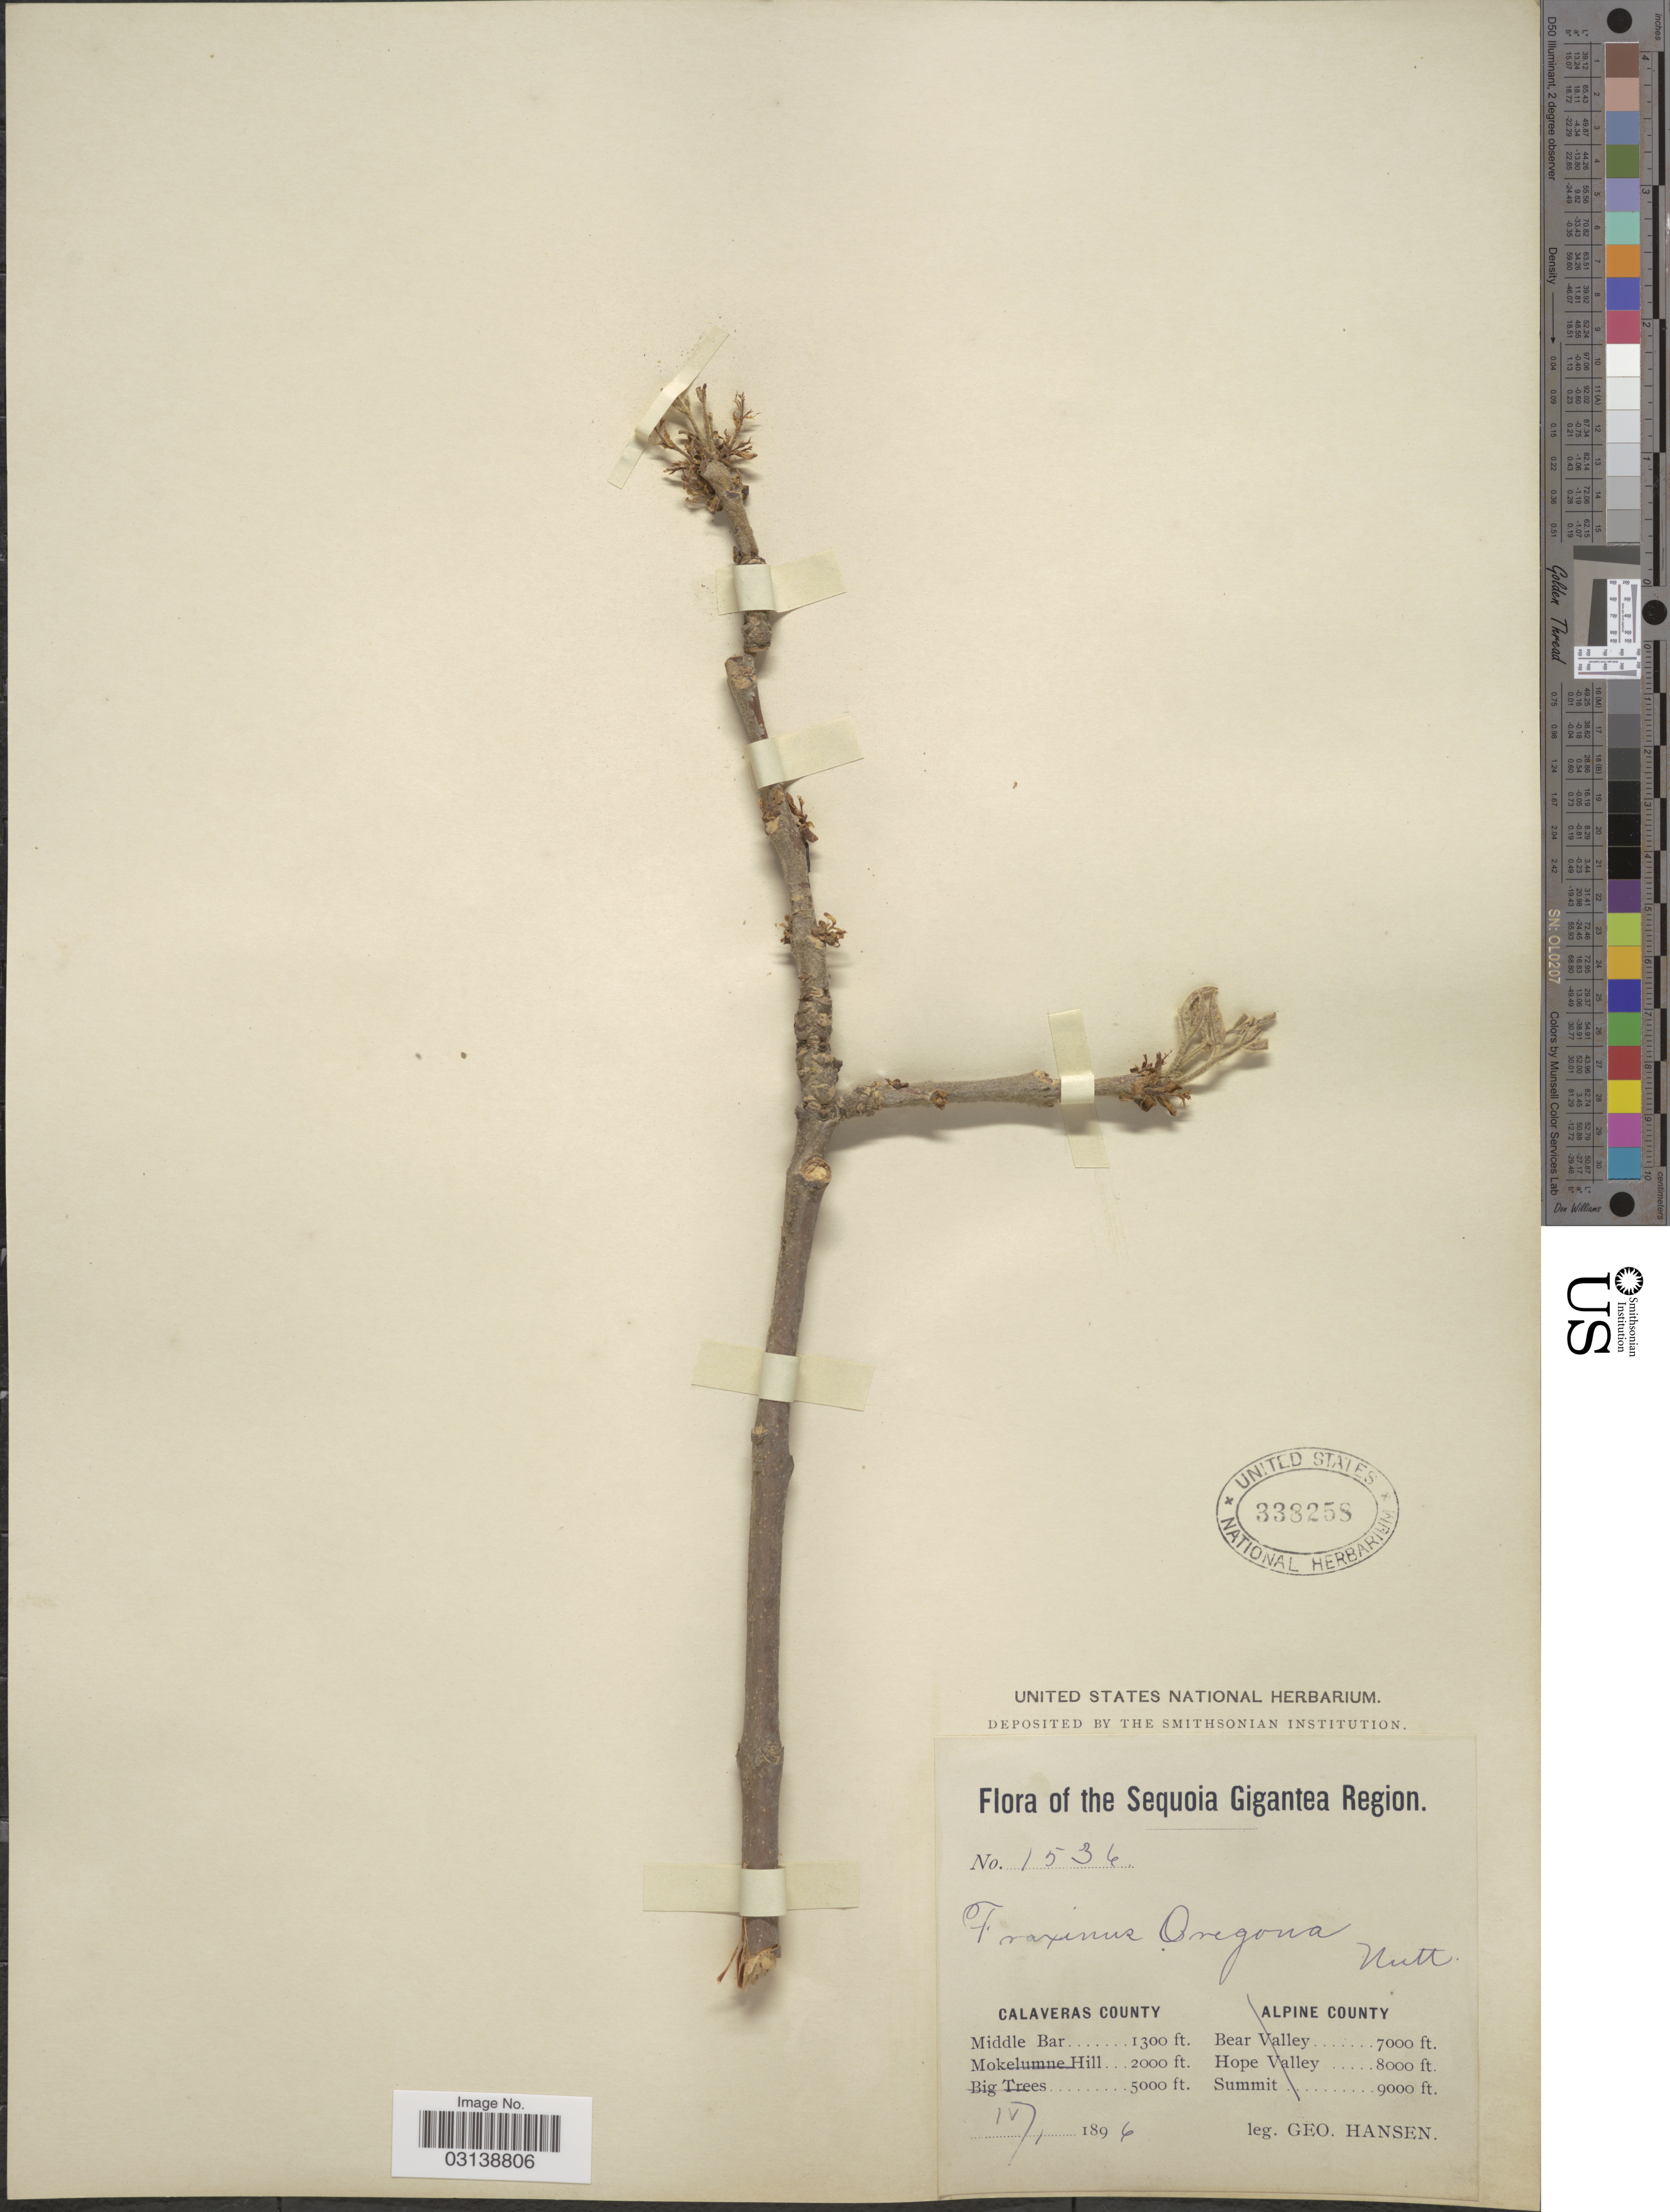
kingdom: Plantae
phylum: Tracheophyta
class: Magnoliopsida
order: Lamiales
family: Oleaceae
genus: Fraxinus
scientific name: Fraxinus latifolia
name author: Benth.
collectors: G. Hansen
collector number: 1536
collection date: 1896-04-01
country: United States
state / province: California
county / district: Calaveras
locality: Sequoia Gigantea Region. Calaveras County. Middle Bar.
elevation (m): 396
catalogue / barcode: US 338258